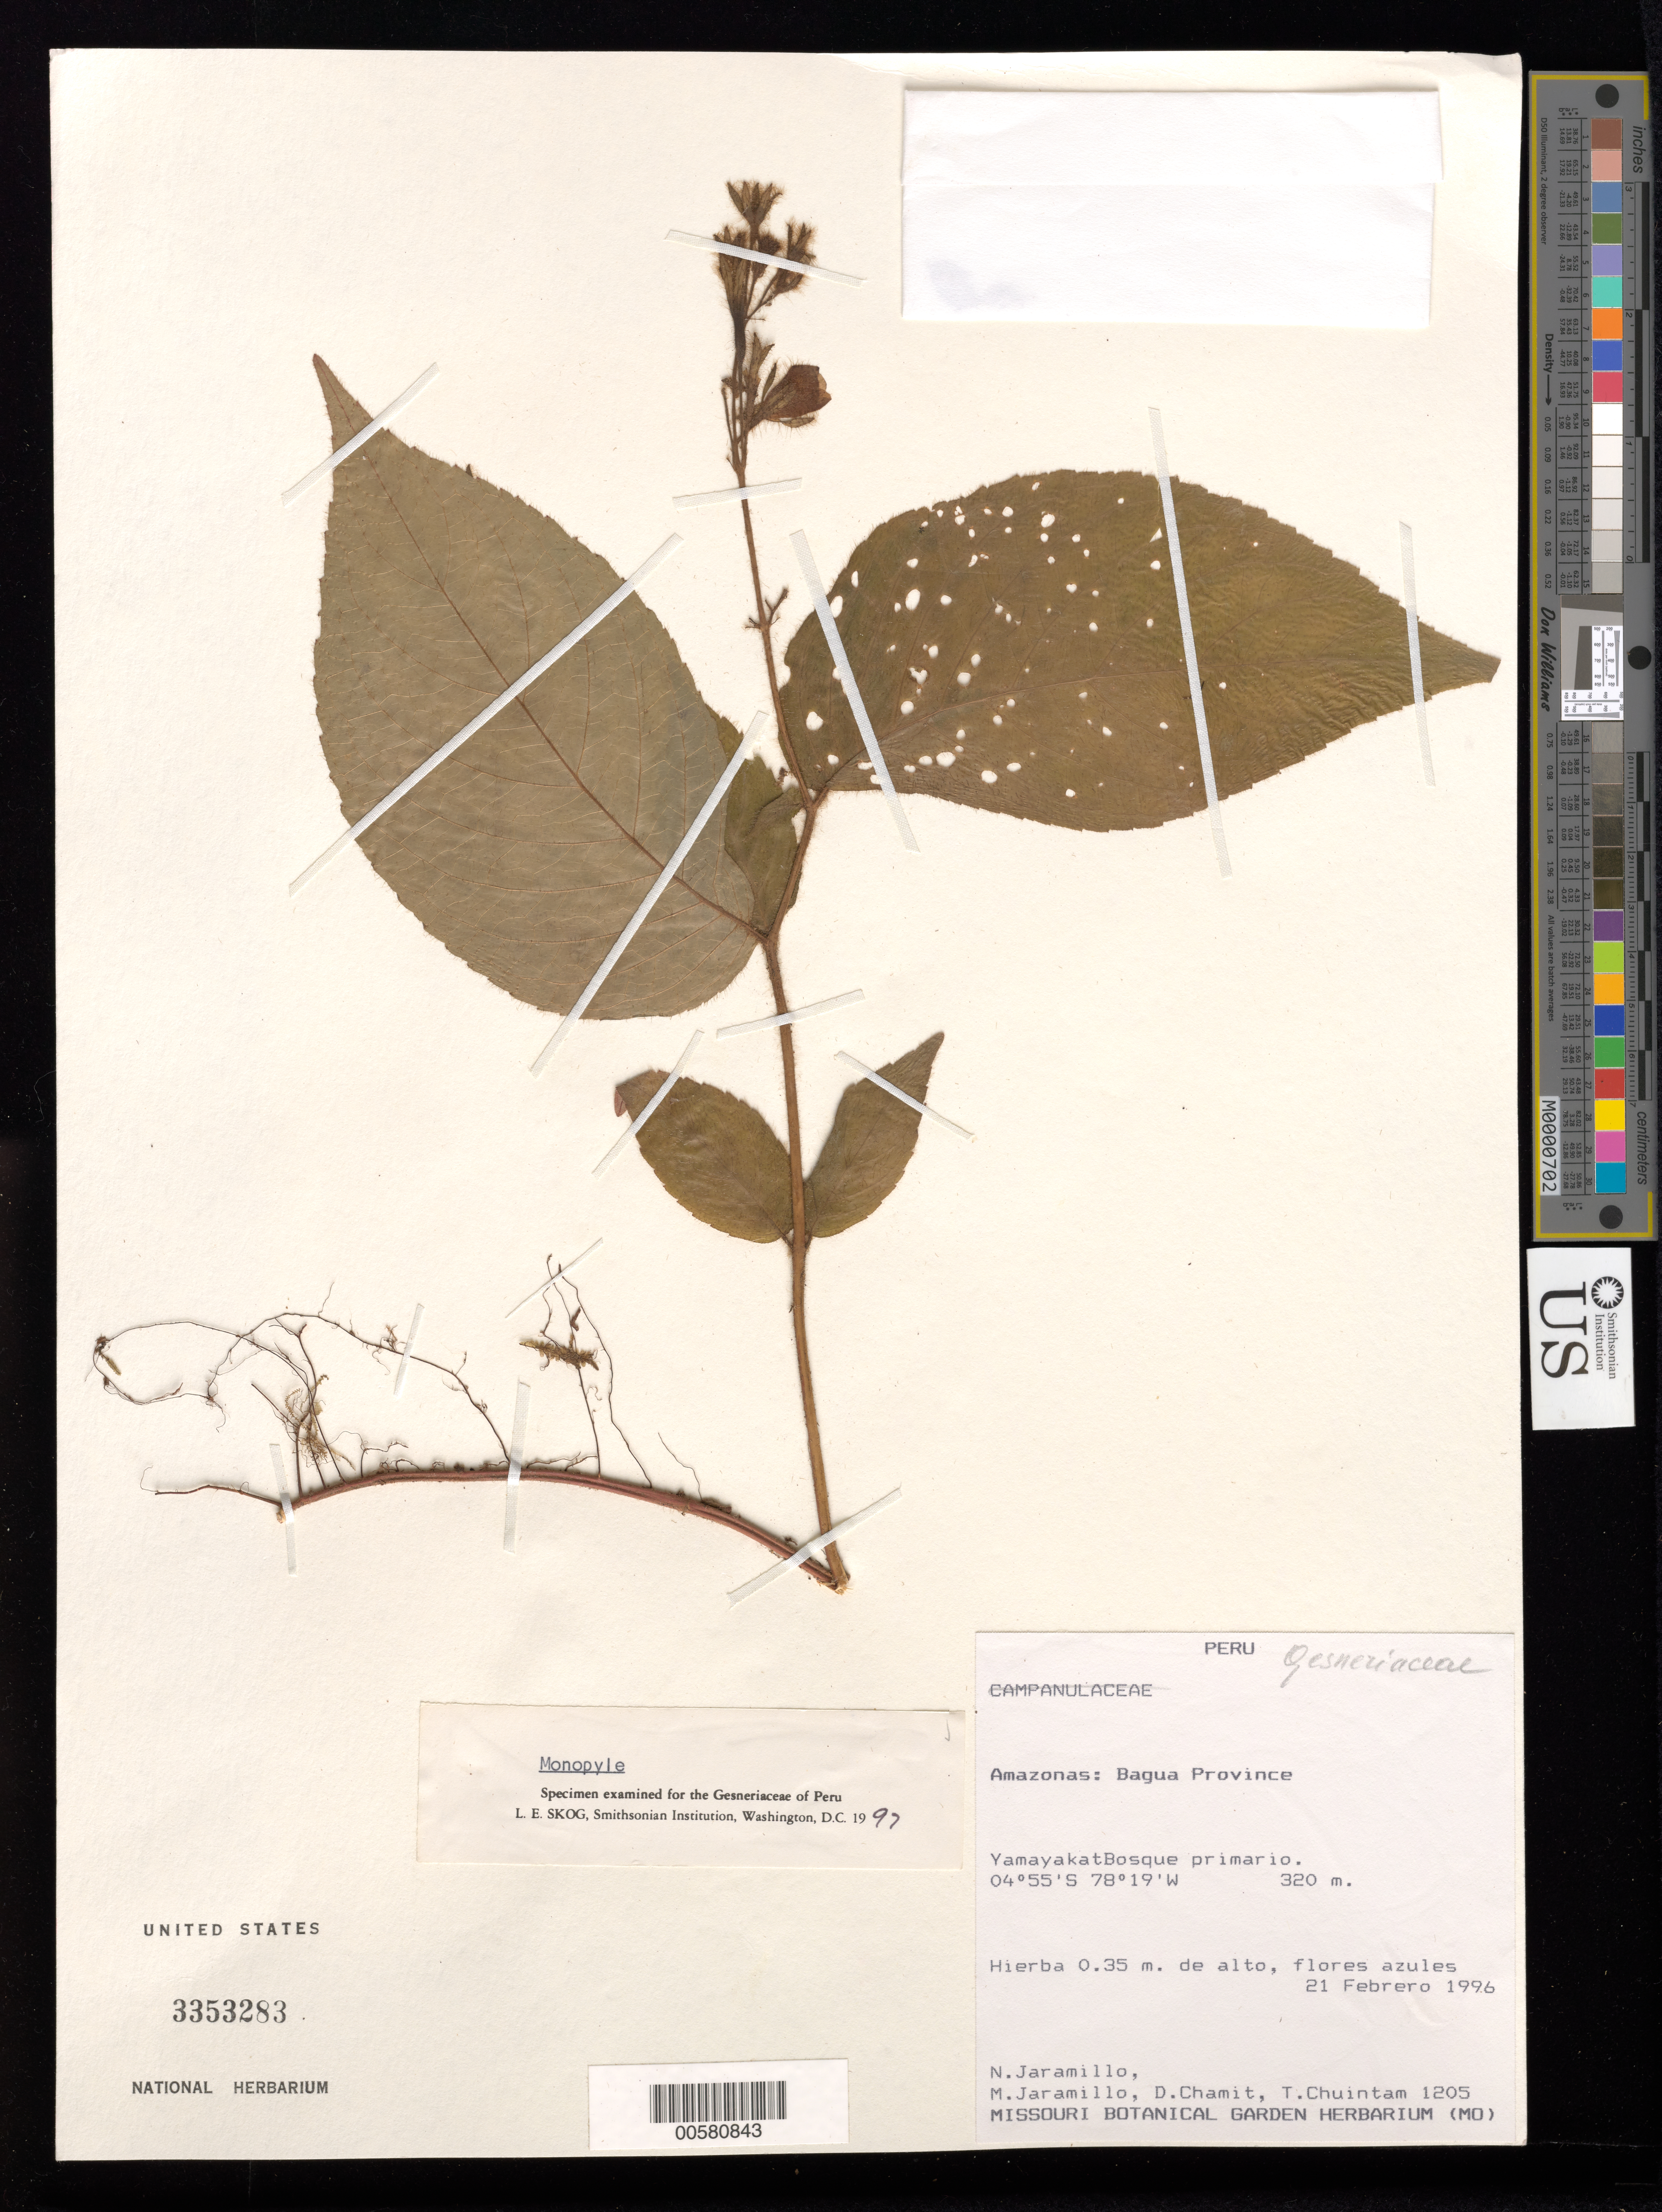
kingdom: Plantae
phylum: Tracheophyta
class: Magnoliopsida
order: Lamiales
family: Gesneriaceae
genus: Monopyle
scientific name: Monopyle sp.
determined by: Skog, Laurence E.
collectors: N. Jaramillo, M. Jaramillo, D. Chamit & T. Chuintam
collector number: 1205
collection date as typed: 21 Feb 1996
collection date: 1996-02-21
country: Peru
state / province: Amazonas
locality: Prov. Bagua; Yamayakat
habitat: Bosque primario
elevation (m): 320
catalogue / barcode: US 3353283